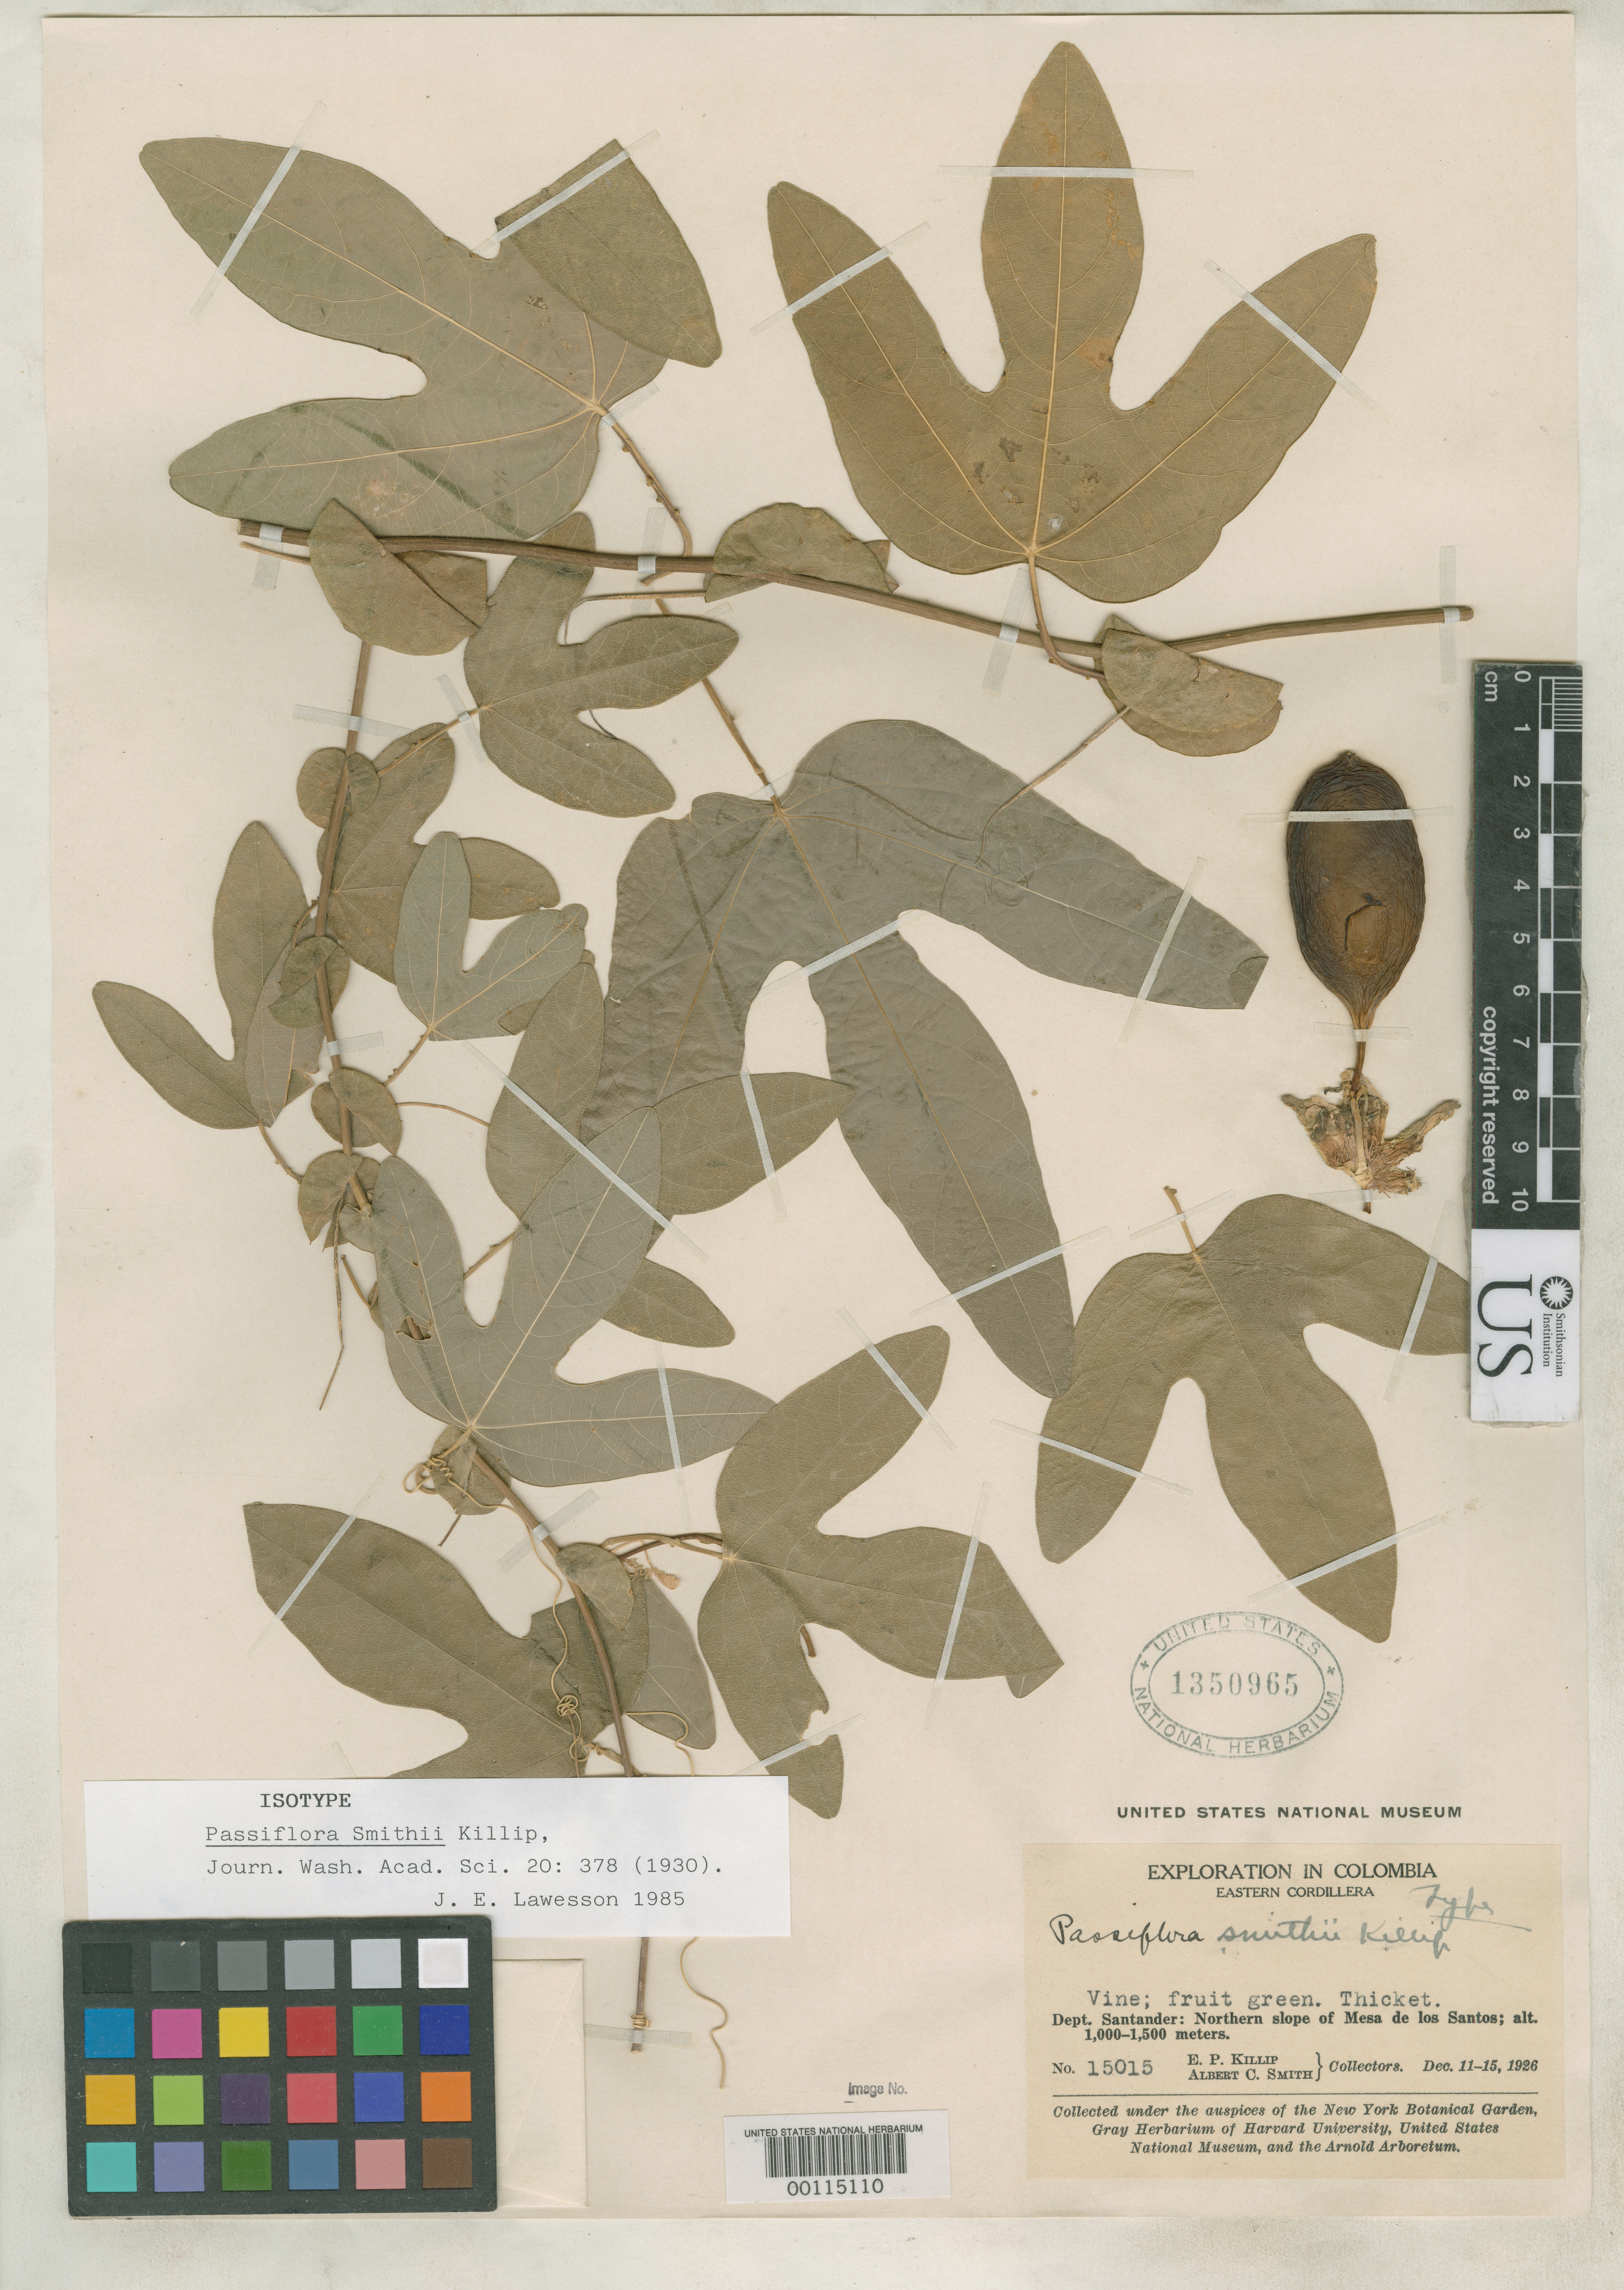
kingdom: Plantae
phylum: Tracheophyta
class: Magnoliopsida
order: Malpighiales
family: Passifloraceae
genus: Passiflora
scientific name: Passiflora smithii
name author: Killip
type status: Holotype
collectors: E. P. Killip & A. C. Smith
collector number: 15015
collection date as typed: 11 Dec 1926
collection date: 1926-12-11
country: Colombia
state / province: Santander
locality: N slope of Mesa de Los Santos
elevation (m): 1200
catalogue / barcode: US 1350965